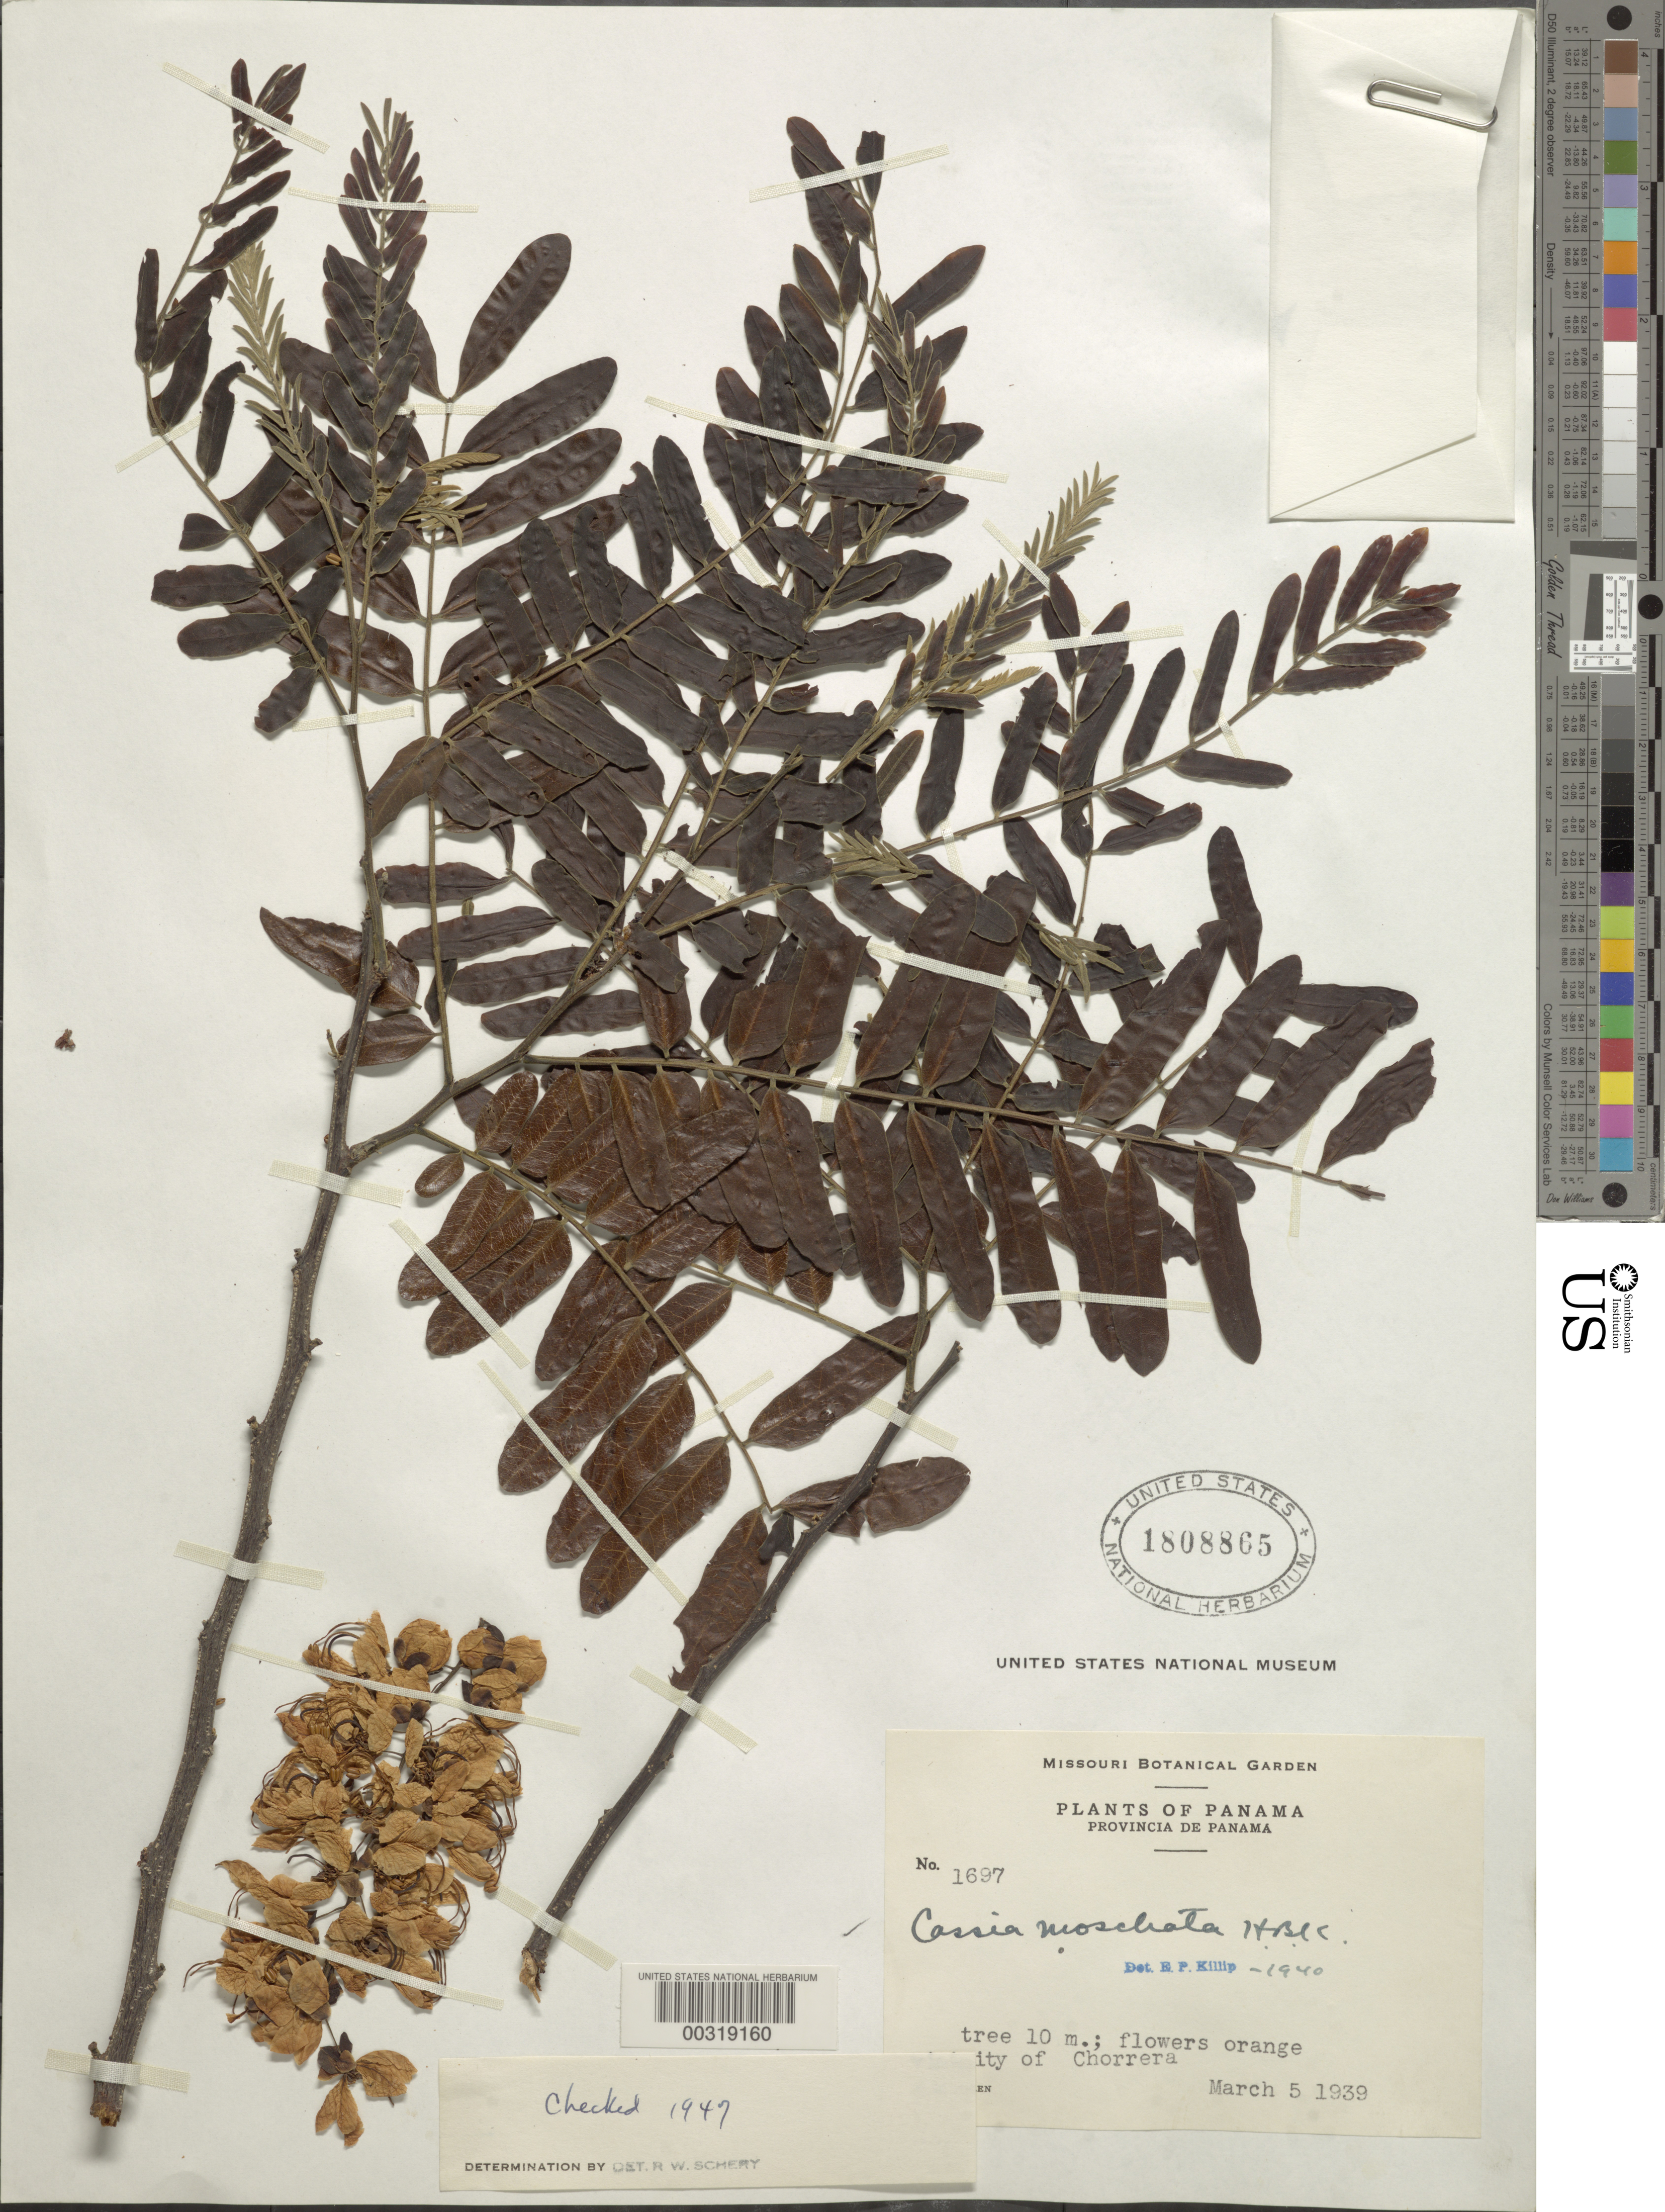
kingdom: Plantae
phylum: Tracheophyta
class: Magnoliopsida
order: Fabales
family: Fabaceae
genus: Cassia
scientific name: Cassia moschata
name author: Kunth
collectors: P. H. Allen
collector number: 1697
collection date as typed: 05 Mar 1939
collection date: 1939-03-05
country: Panama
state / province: Panamá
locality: Vicinity of Chorrera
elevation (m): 0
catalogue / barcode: US 1808865